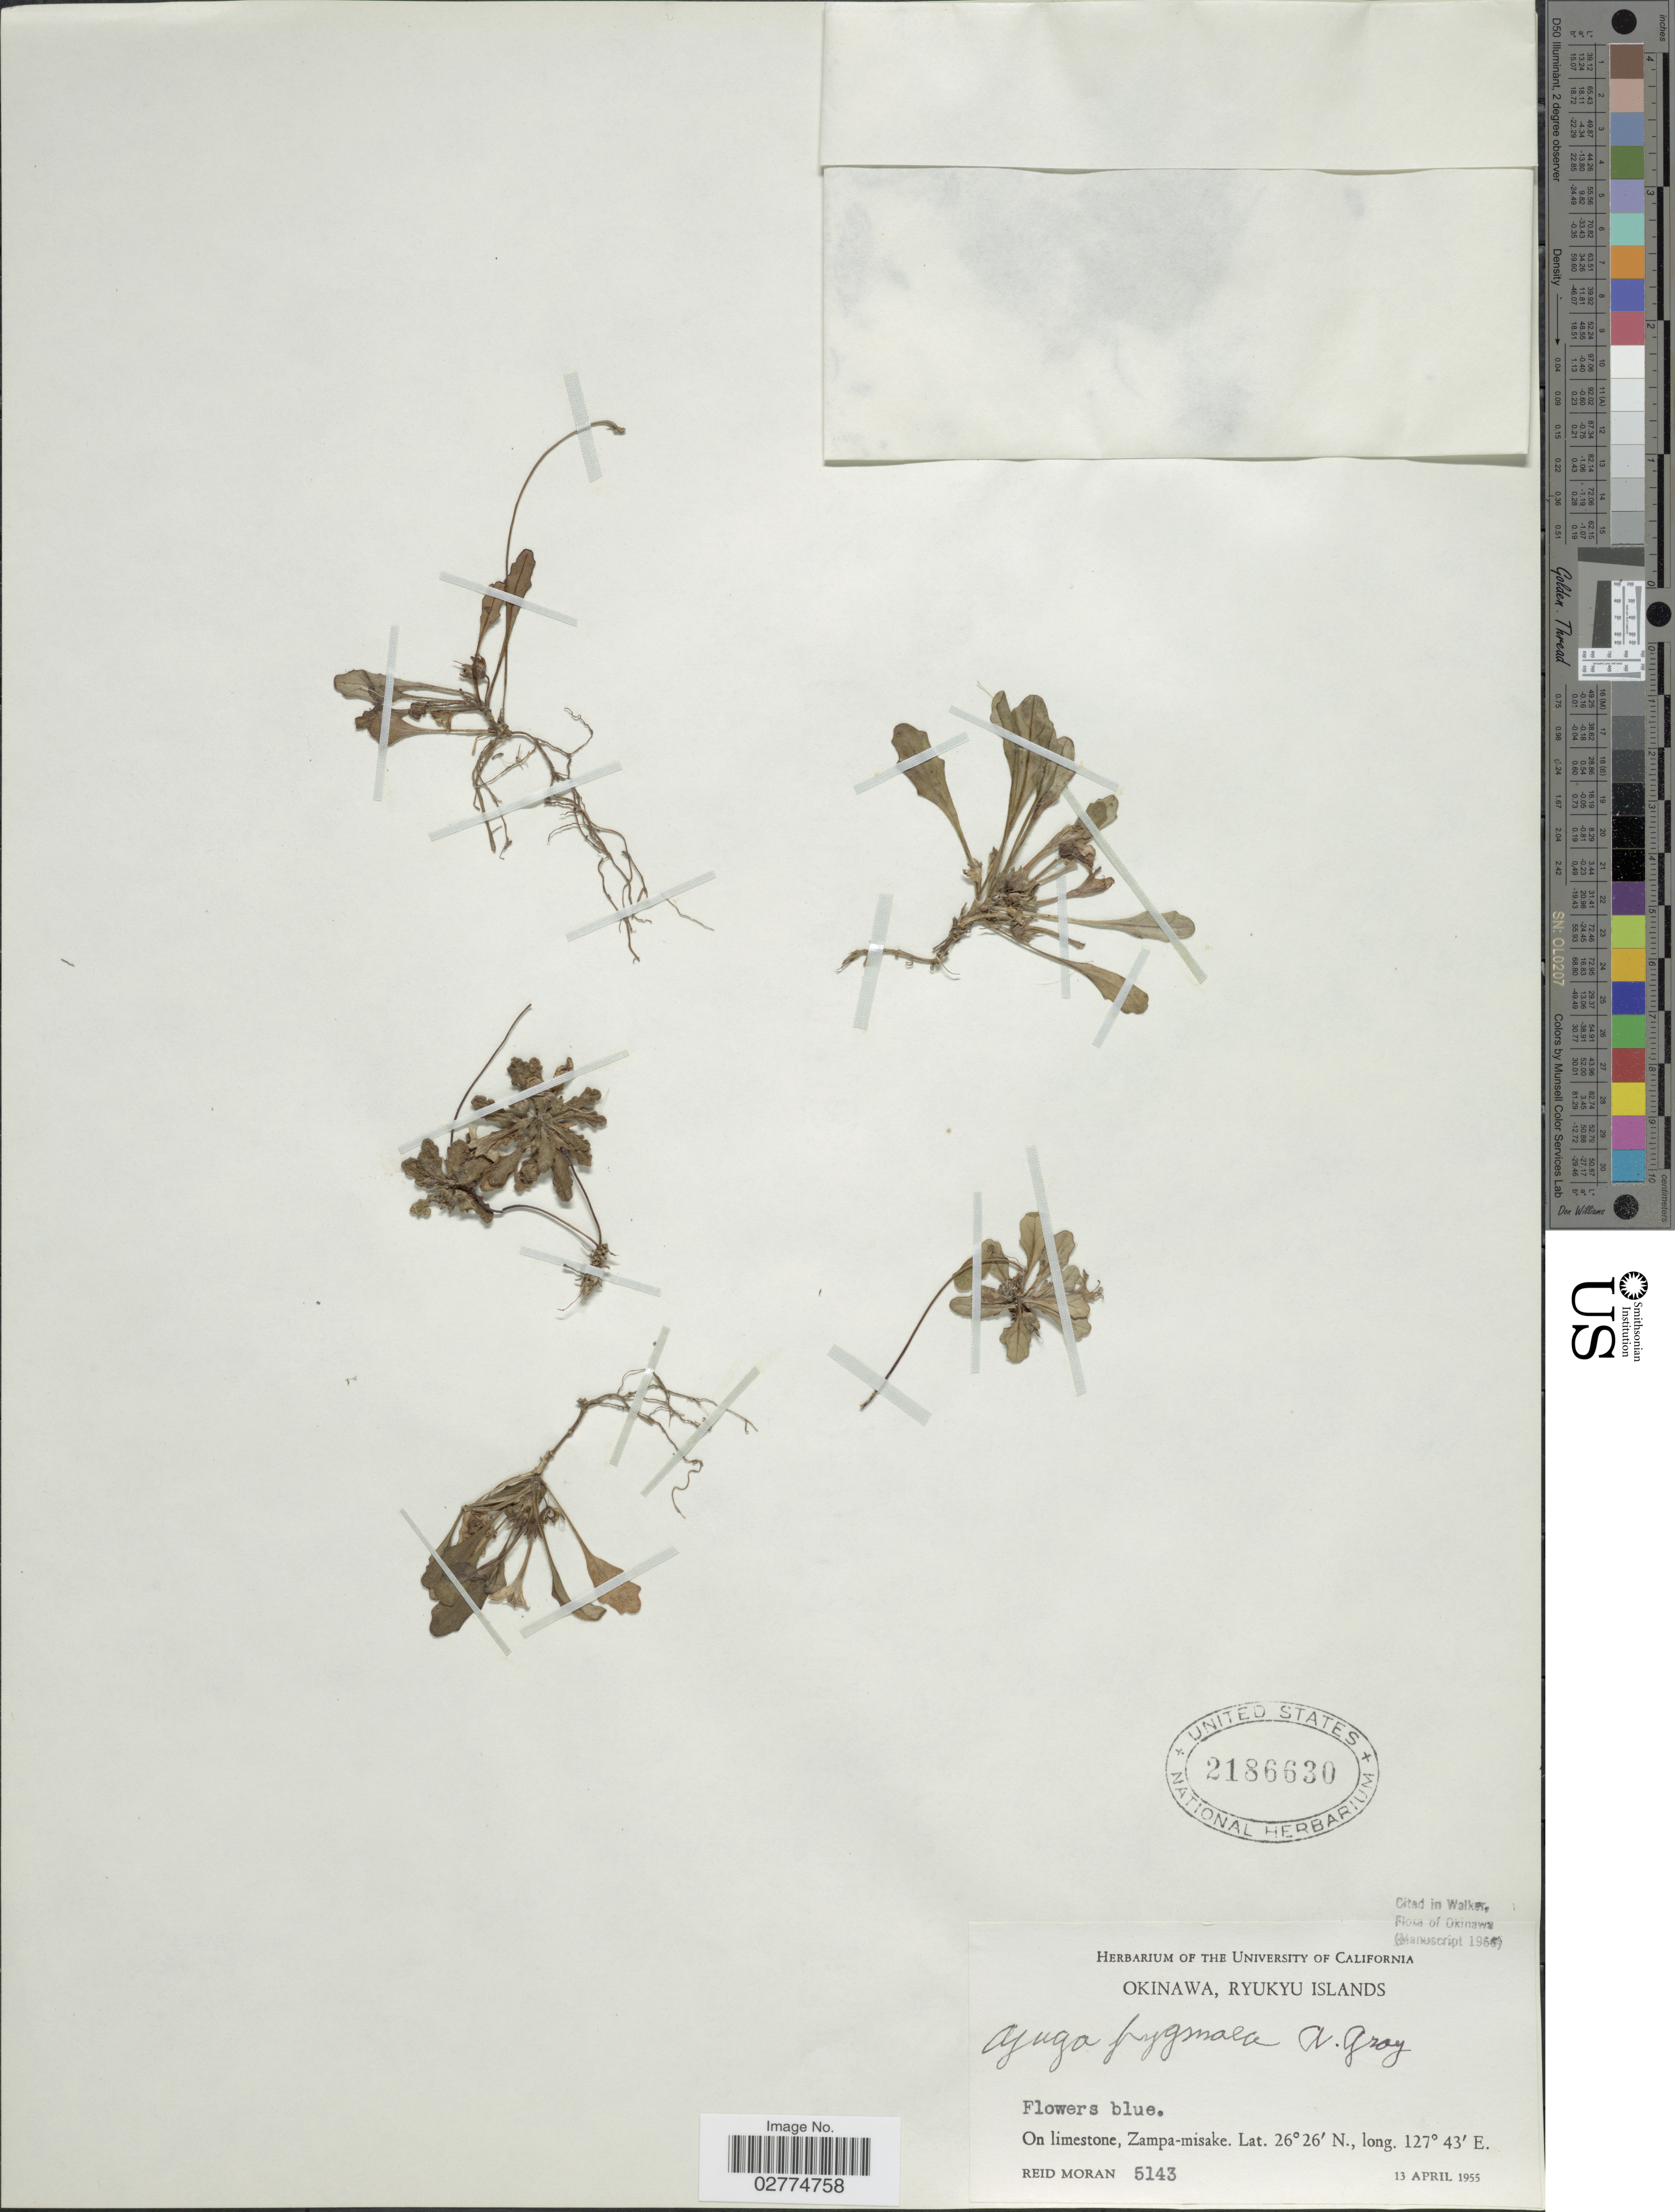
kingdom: Plantae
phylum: Tracheophyta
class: Magnoliopsida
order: Lamiales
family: Lamiaceae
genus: Ajuga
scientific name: Ajuga pygmaea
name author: A. Gray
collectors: R. V. Moran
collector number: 5143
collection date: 1955-04-13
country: Japan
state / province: Okinawa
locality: Ryukyu Islands, On limestone, Zampa-misake.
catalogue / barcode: US 2186630